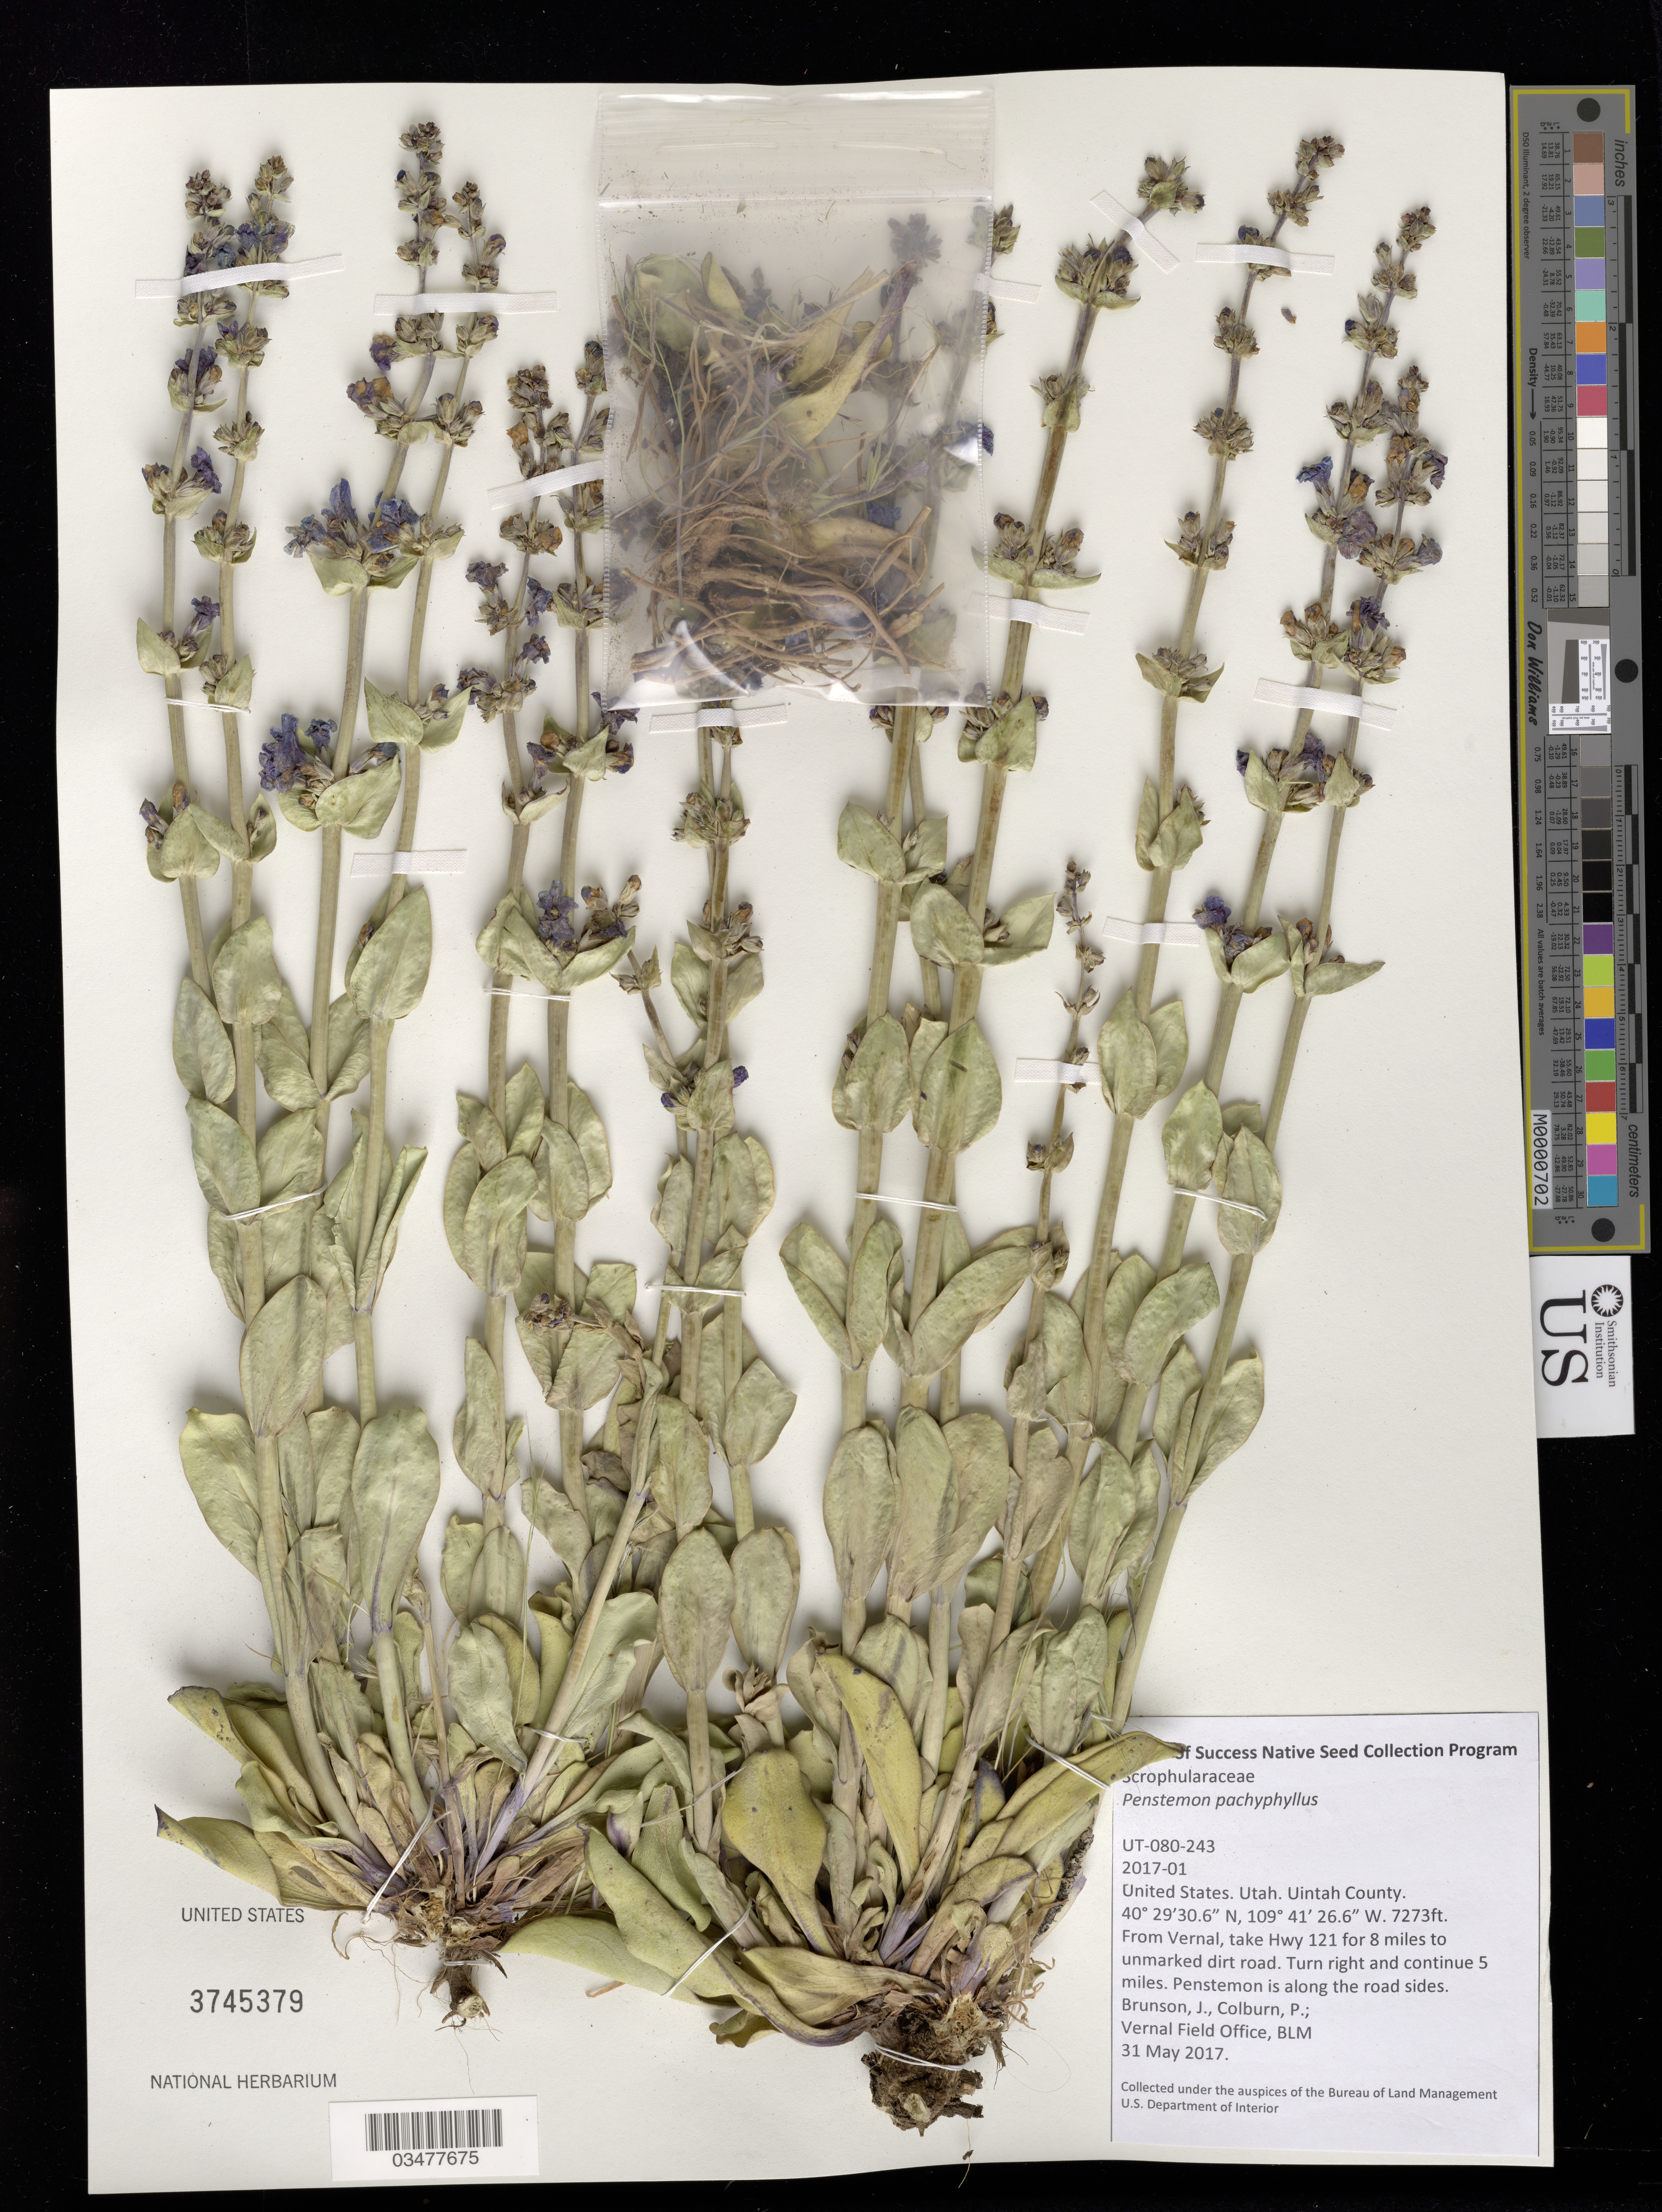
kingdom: Plantae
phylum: Tracheophyta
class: Magnoliopsida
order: Lamiales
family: Plantaginaceae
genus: Penstemon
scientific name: Penstemon pachyphyllus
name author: A. Gray ex Rydb.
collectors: J. Brunson & P. Colburn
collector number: UT080-243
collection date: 2017-05-31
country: United States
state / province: Utah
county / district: Uintah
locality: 8 mi. on Hwy 121 to unmarked dirt road for 5 mi.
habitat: Road sides.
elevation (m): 2217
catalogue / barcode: US 3745379